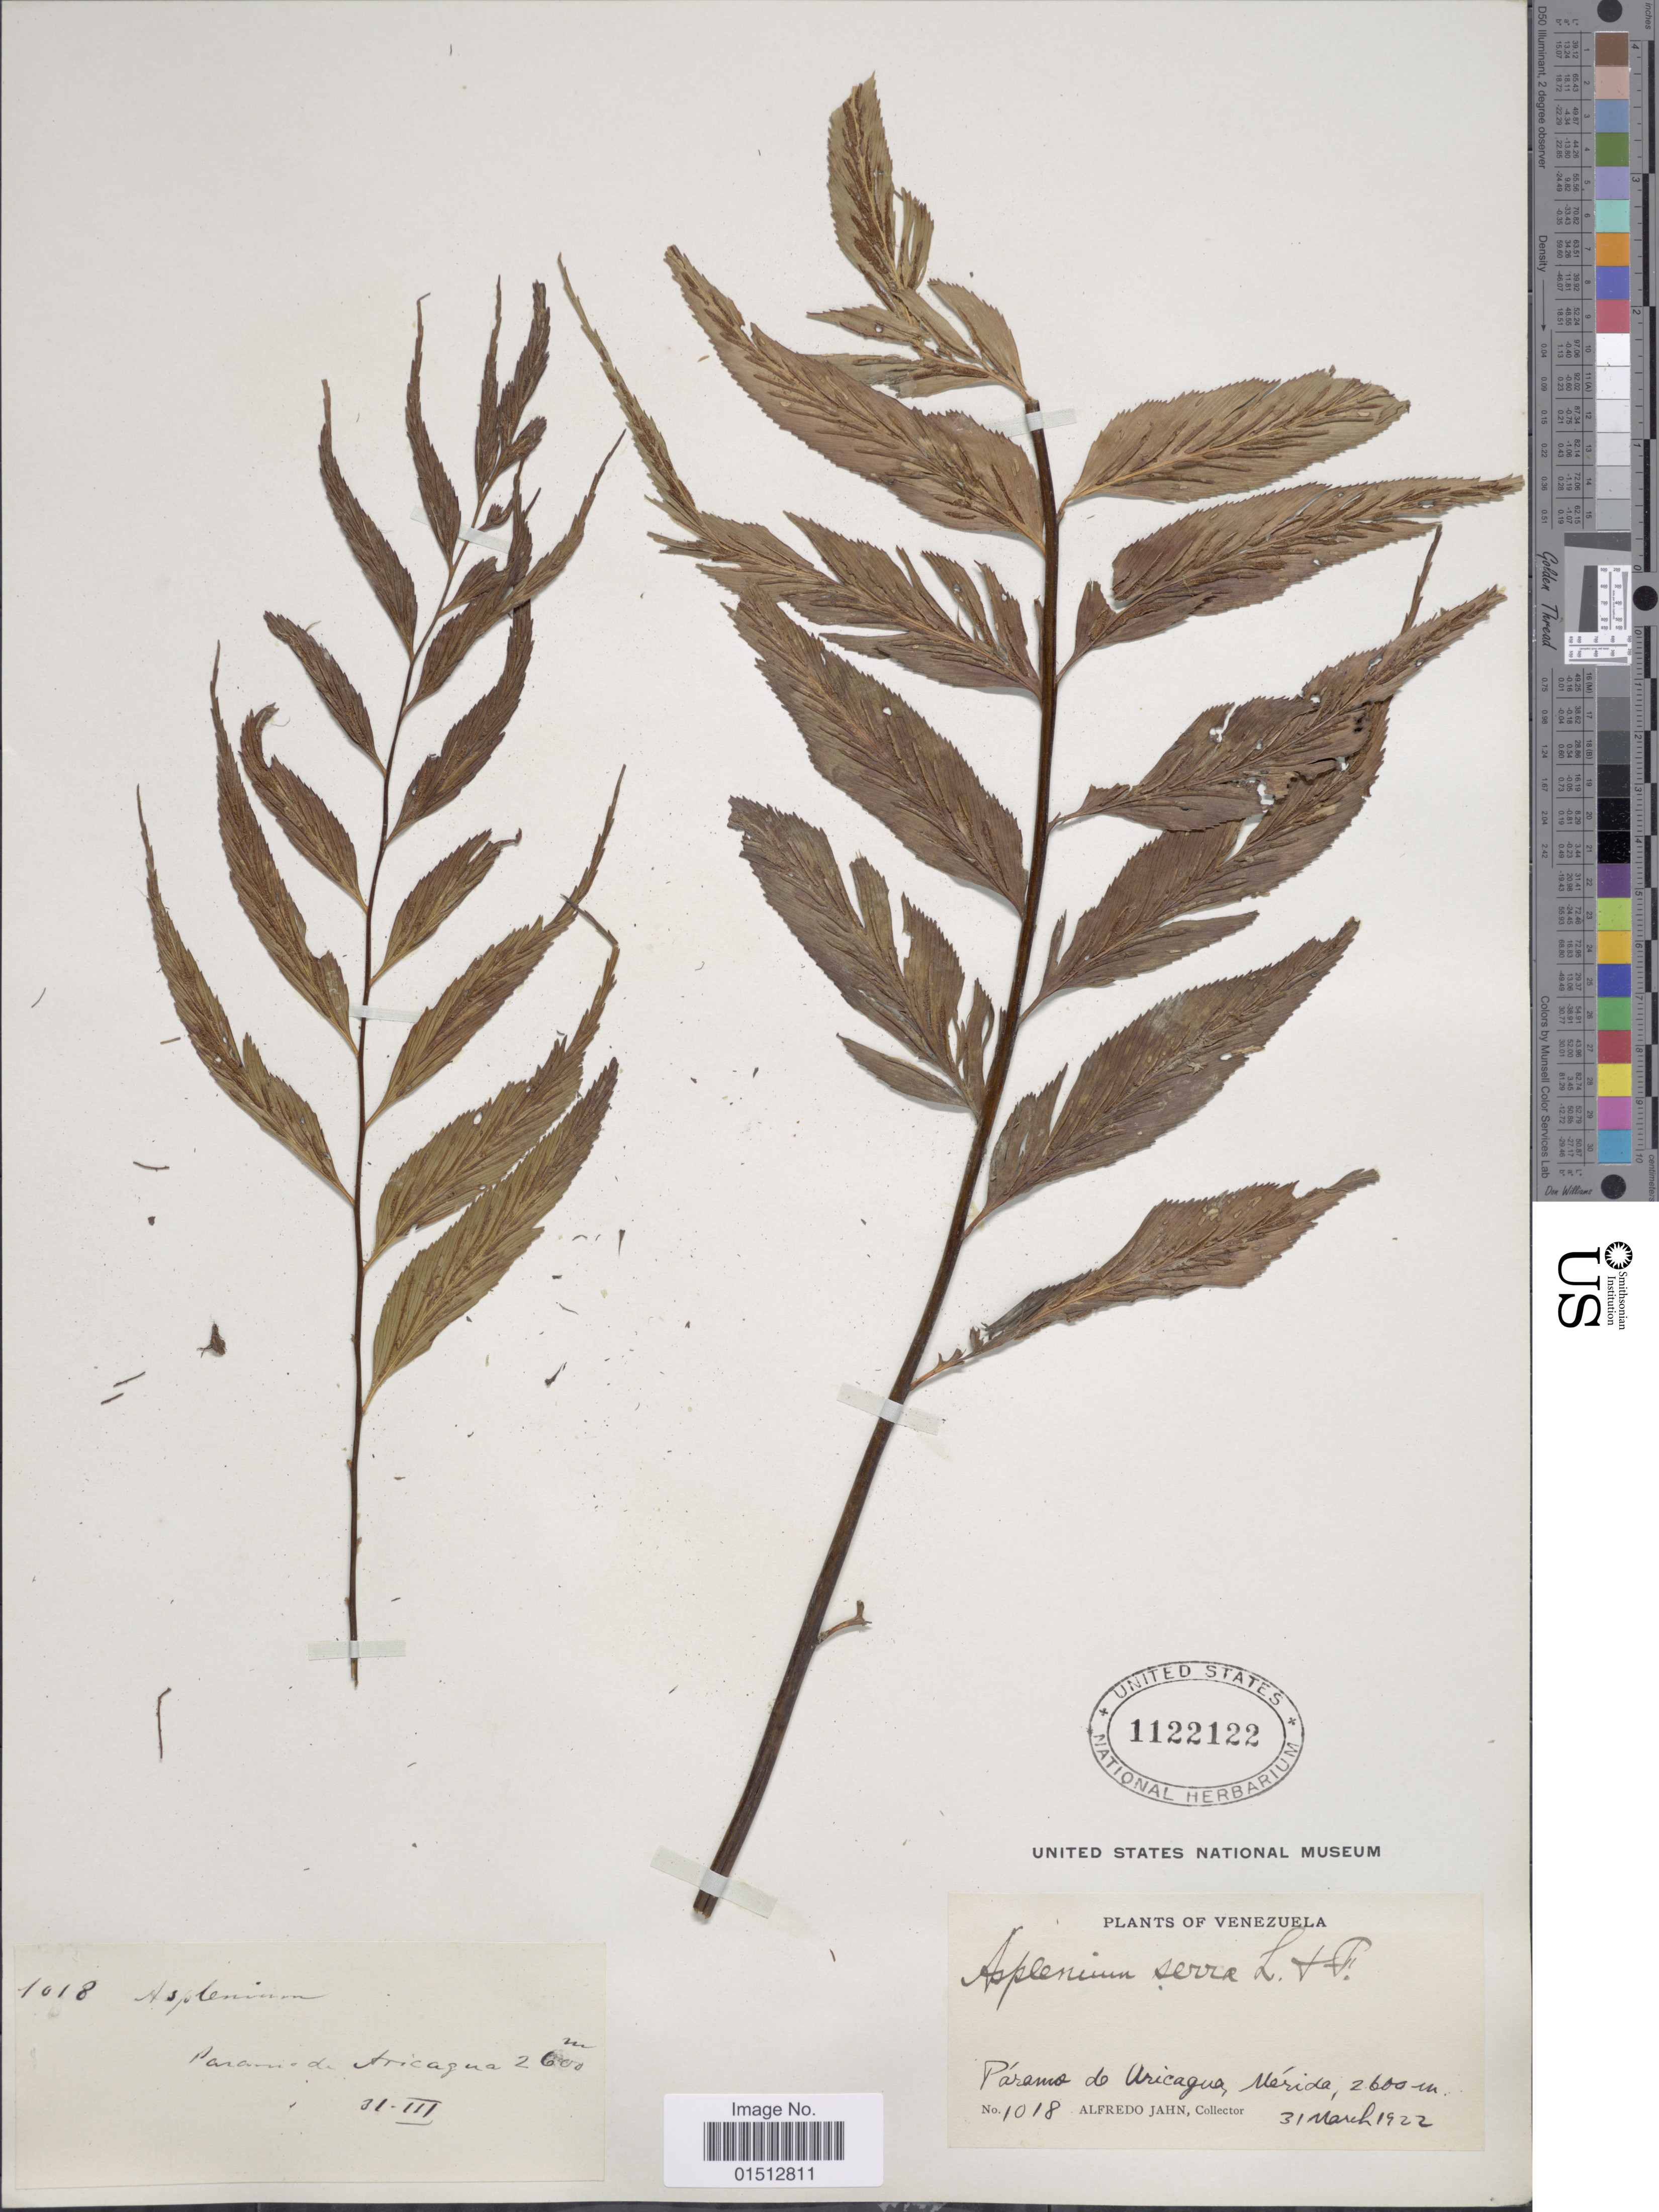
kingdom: Plantae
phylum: Tracheophyta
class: Polypodiopsida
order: Polypodiales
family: Aspleniaceae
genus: Asplenium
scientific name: Asplenium serra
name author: Langsd. & Fisch.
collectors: A. Jahn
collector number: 1018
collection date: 1922-03-31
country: Venezuela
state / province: Mérida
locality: Venezuela, Paramo de Uricagua, Merida.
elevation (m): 2600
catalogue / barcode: US 1122122